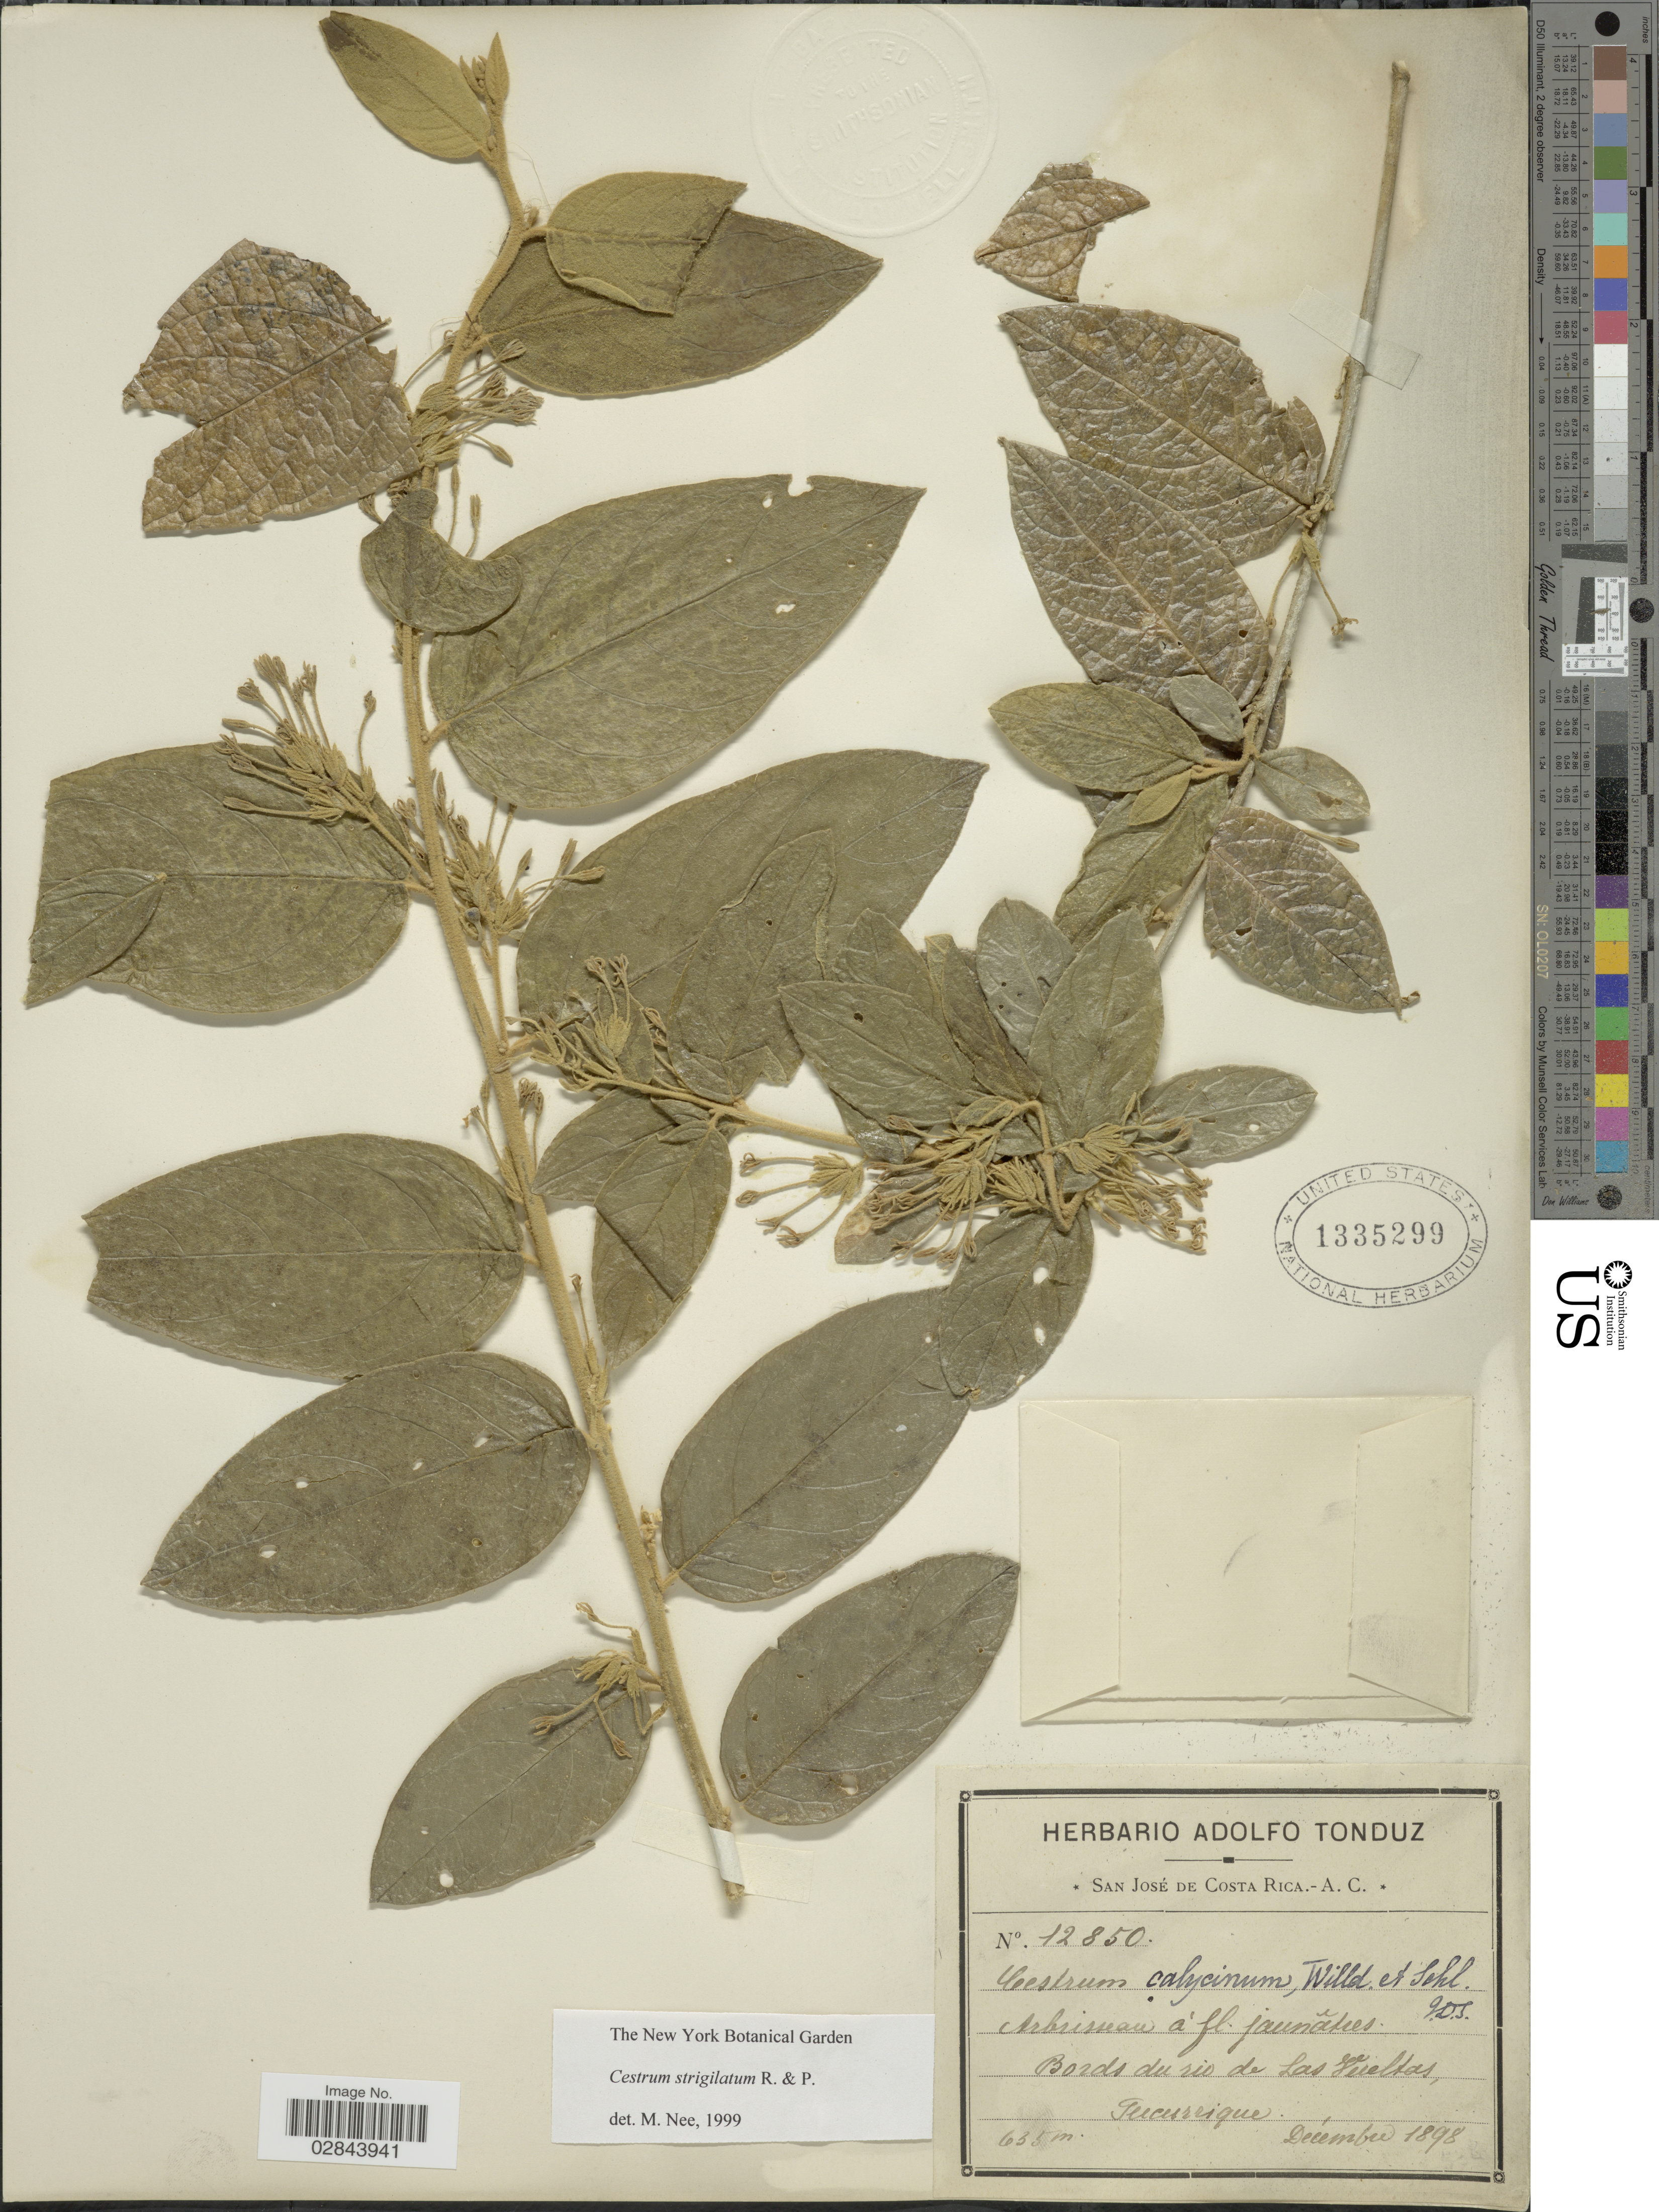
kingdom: Plantae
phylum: Tracheophyta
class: Magnoliopsida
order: Solanales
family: Solanaceae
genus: Cestrum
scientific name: Cestrum strigillatum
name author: Ruiz & Pav.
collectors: ex Herb. Adolfo Tonduz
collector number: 12850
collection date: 1898-12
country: Costa Rica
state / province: San José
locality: Bords du rio de Las Vueltas, Tucurrique.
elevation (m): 635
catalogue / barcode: US 1335299